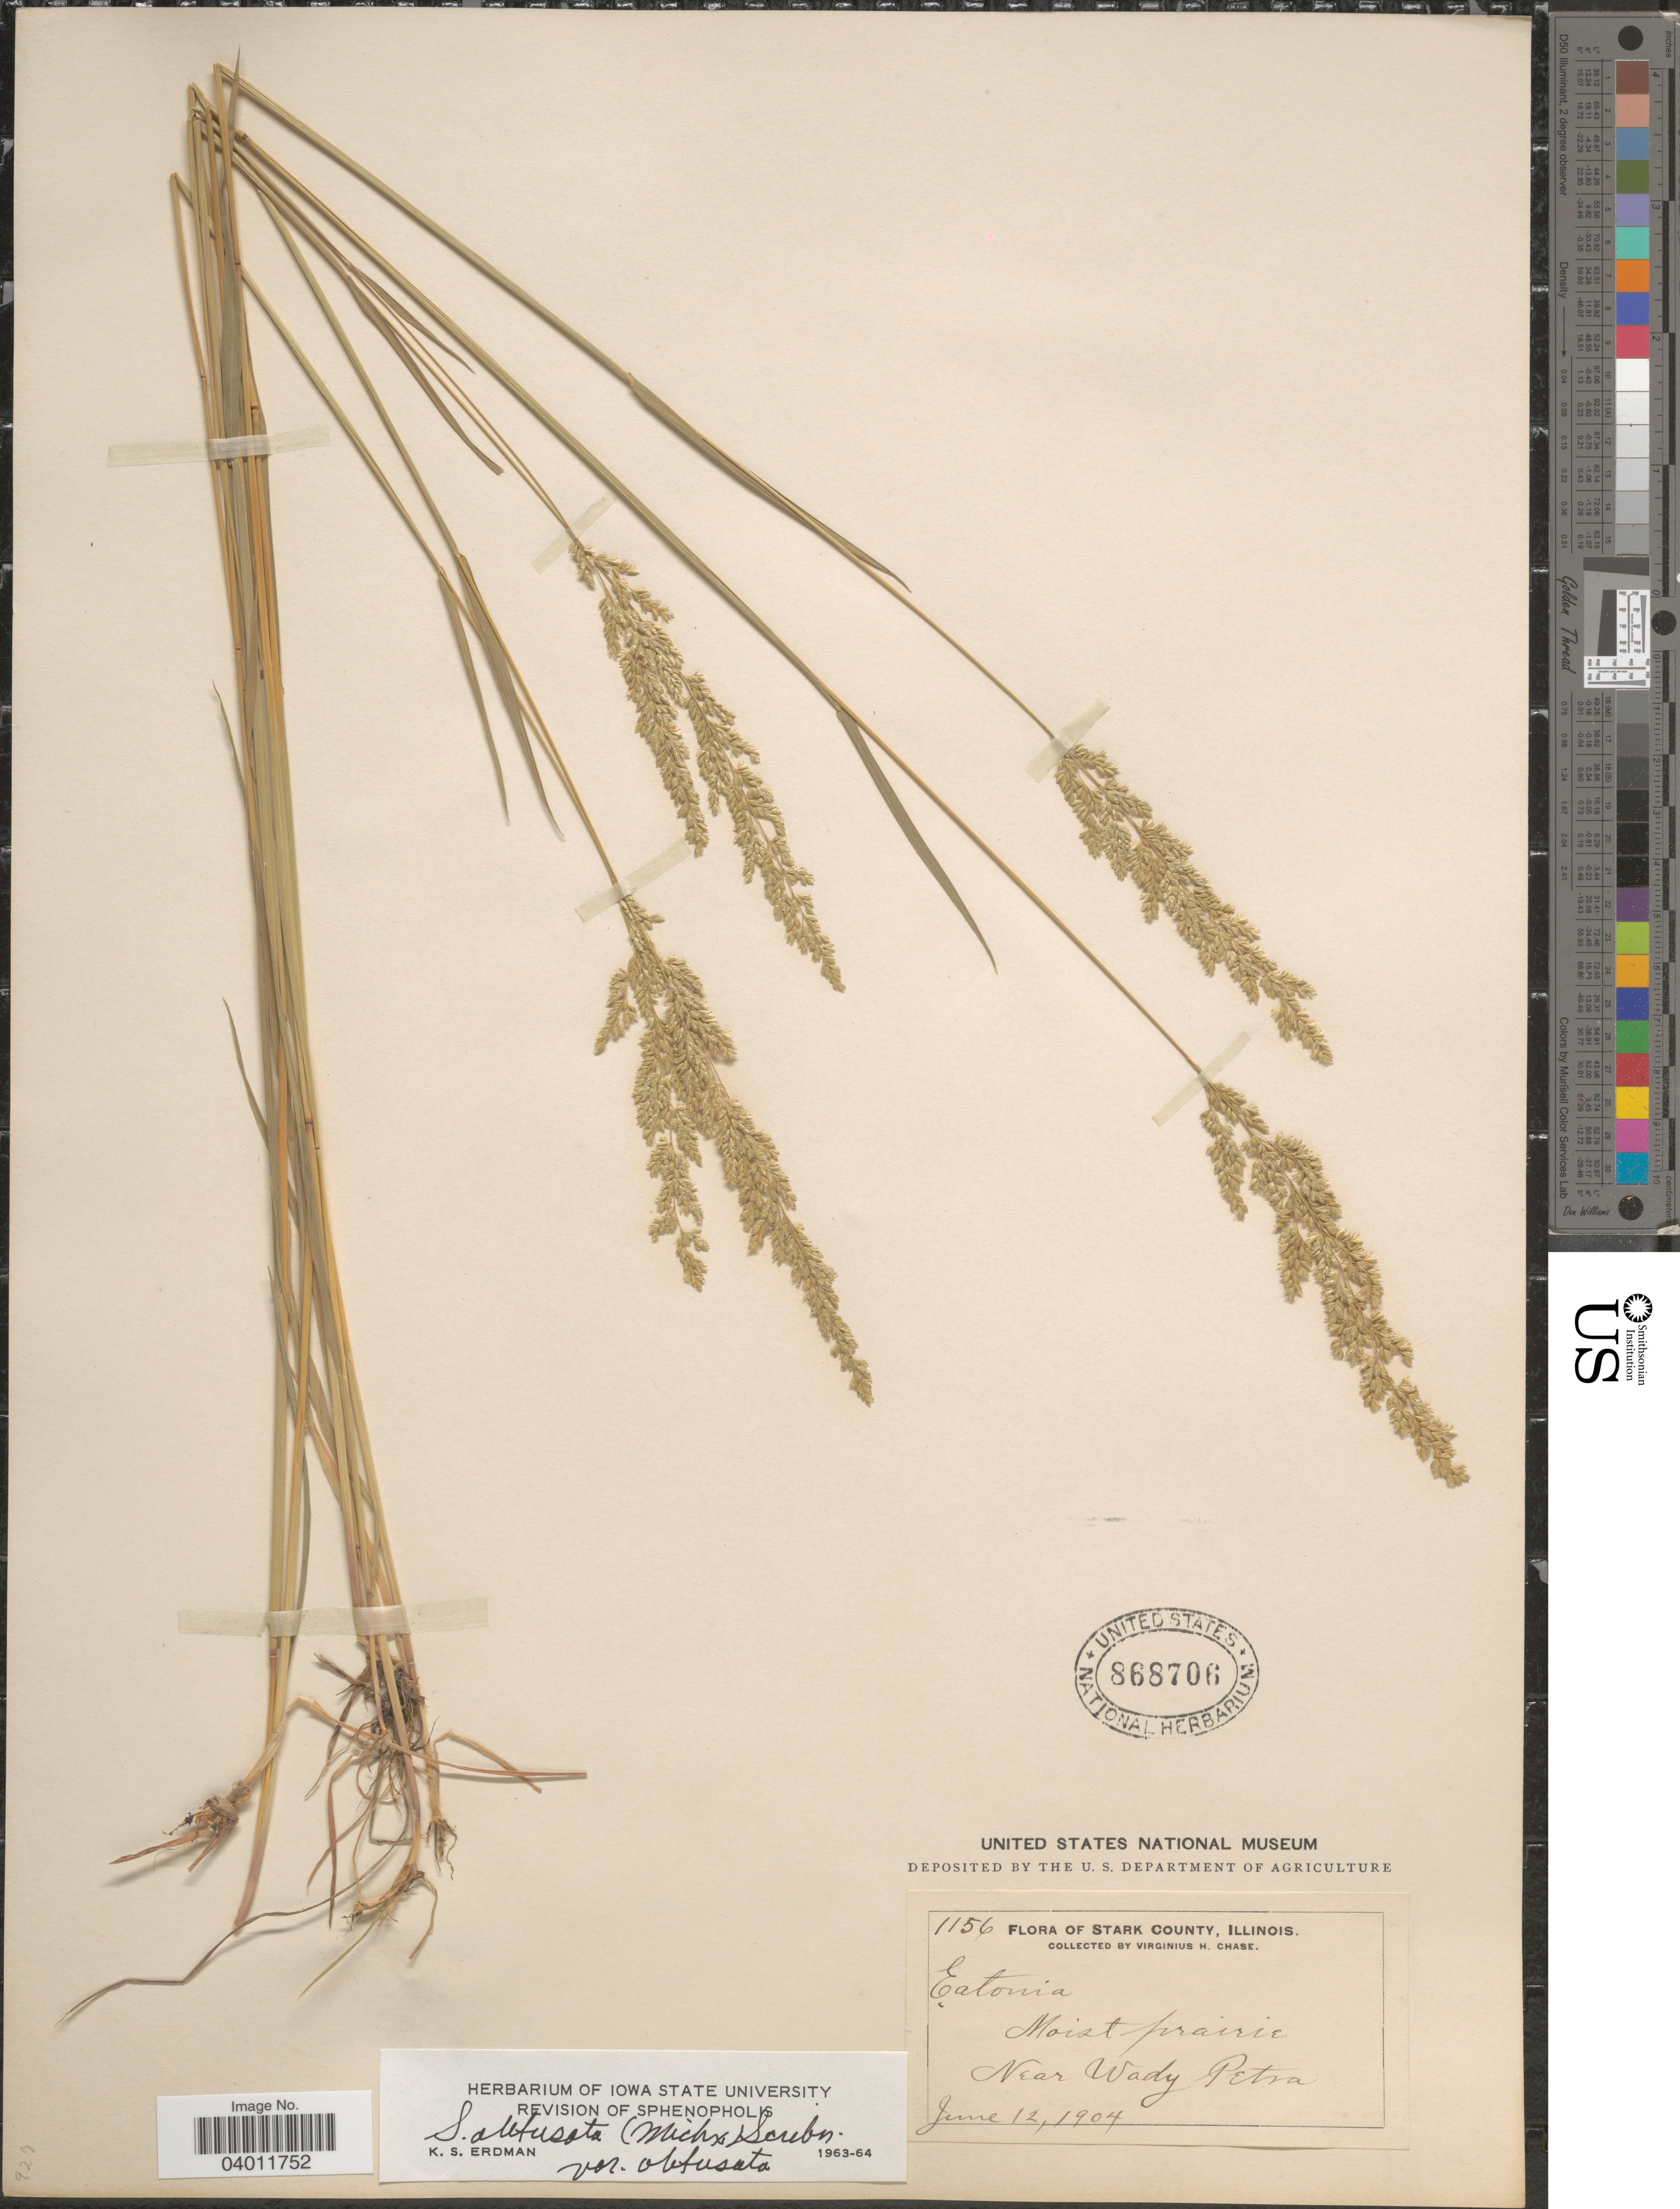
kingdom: Plantae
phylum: Tracheophyta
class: Liliopsida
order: Poales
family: Poaceae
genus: Sphenopholis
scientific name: Sphenopholis obtusata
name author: (Michx.) Scribn.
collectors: V. H. Chase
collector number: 1156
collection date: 1904-06-12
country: United States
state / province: Illinois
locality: Stark County. Near Wady Petra.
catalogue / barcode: US 868706